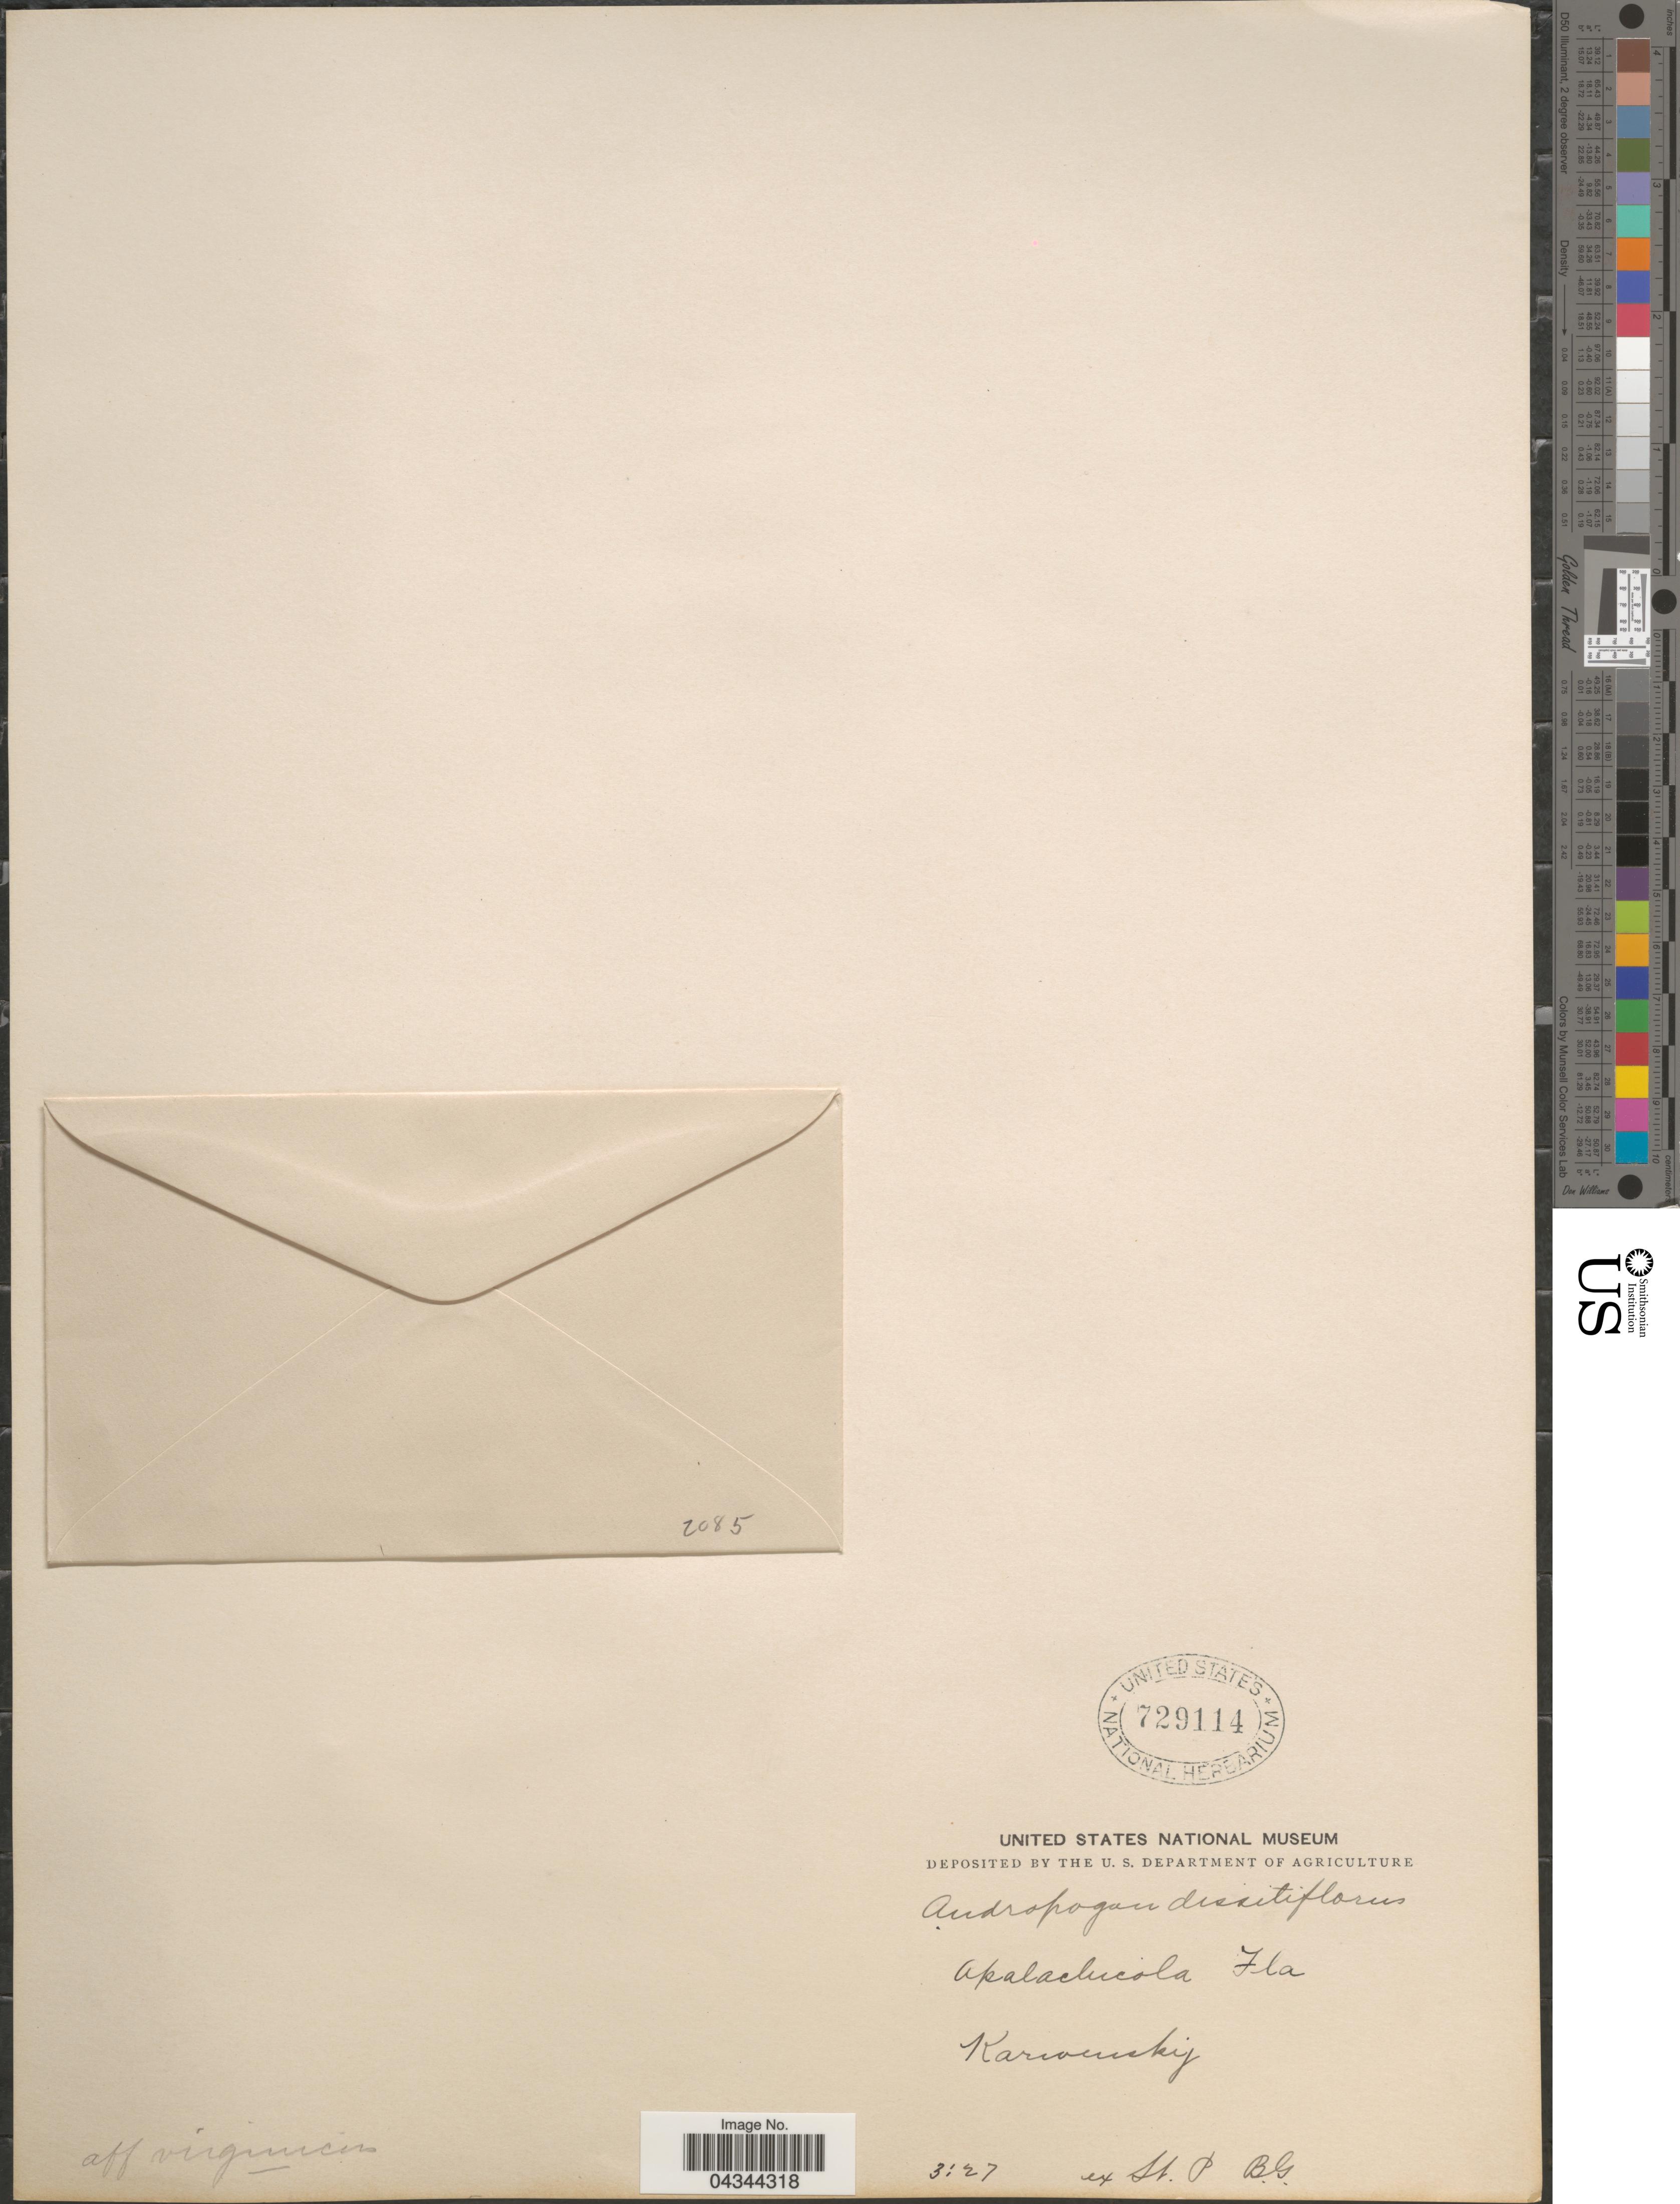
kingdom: Plantae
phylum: Tracheophyta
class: Liliopsida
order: Poales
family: Poaceae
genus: Andropogon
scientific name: Andropogon virginicus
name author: L.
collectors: -. Karwuisky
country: United States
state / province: Florida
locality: Apalachicola.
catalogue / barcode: US 729114